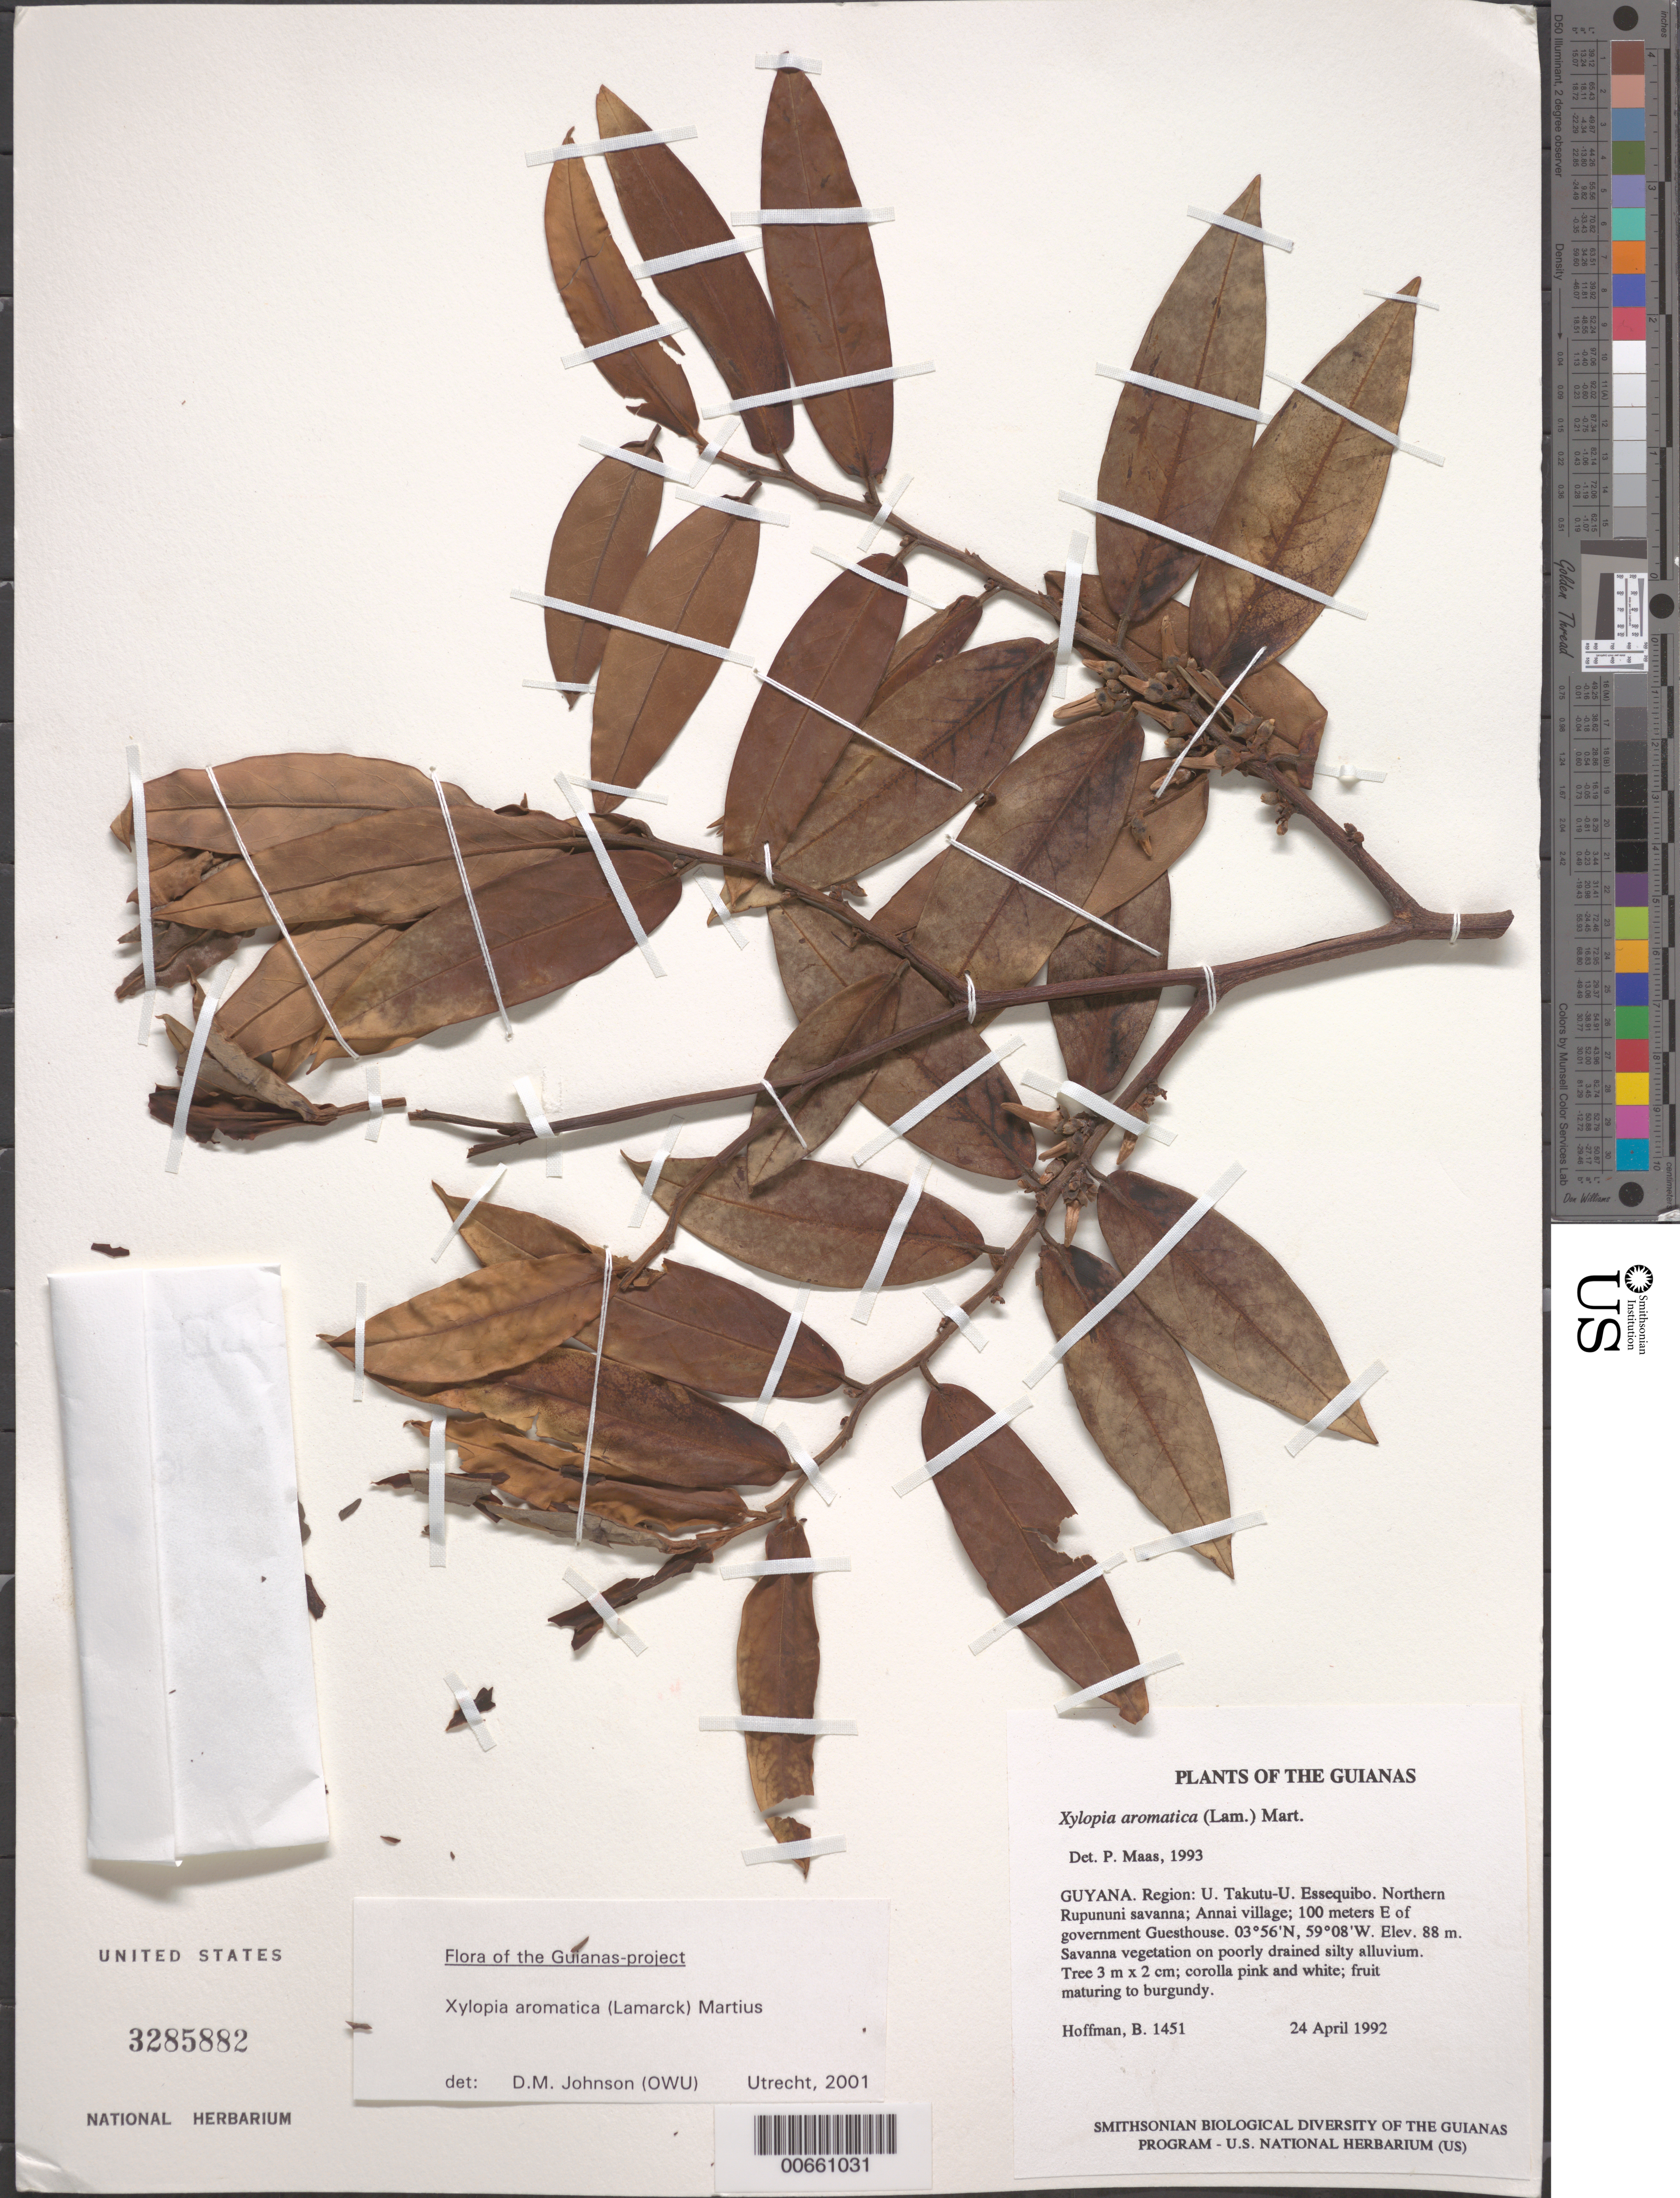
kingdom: Plantae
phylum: Tracheophyta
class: Magnoliopsida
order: Magnoliales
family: Annonaceae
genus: Xylopia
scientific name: Xylopia aromatica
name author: (Lam.) Mart.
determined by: Johnson, D. M.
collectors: B. Hoffman, R. T. Pennington & G. Gharbarran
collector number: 1451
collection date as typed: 24 April 1992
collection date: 1992-04-24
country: Guyana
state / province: U. Takutu-U. Essequibo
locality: Northern Rupununi savanna; Annai village; 100 meters E of government Guesthouse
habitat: Savanna vegetation on poorly drained silty alluvium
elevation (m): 88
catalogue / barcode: US 3285882